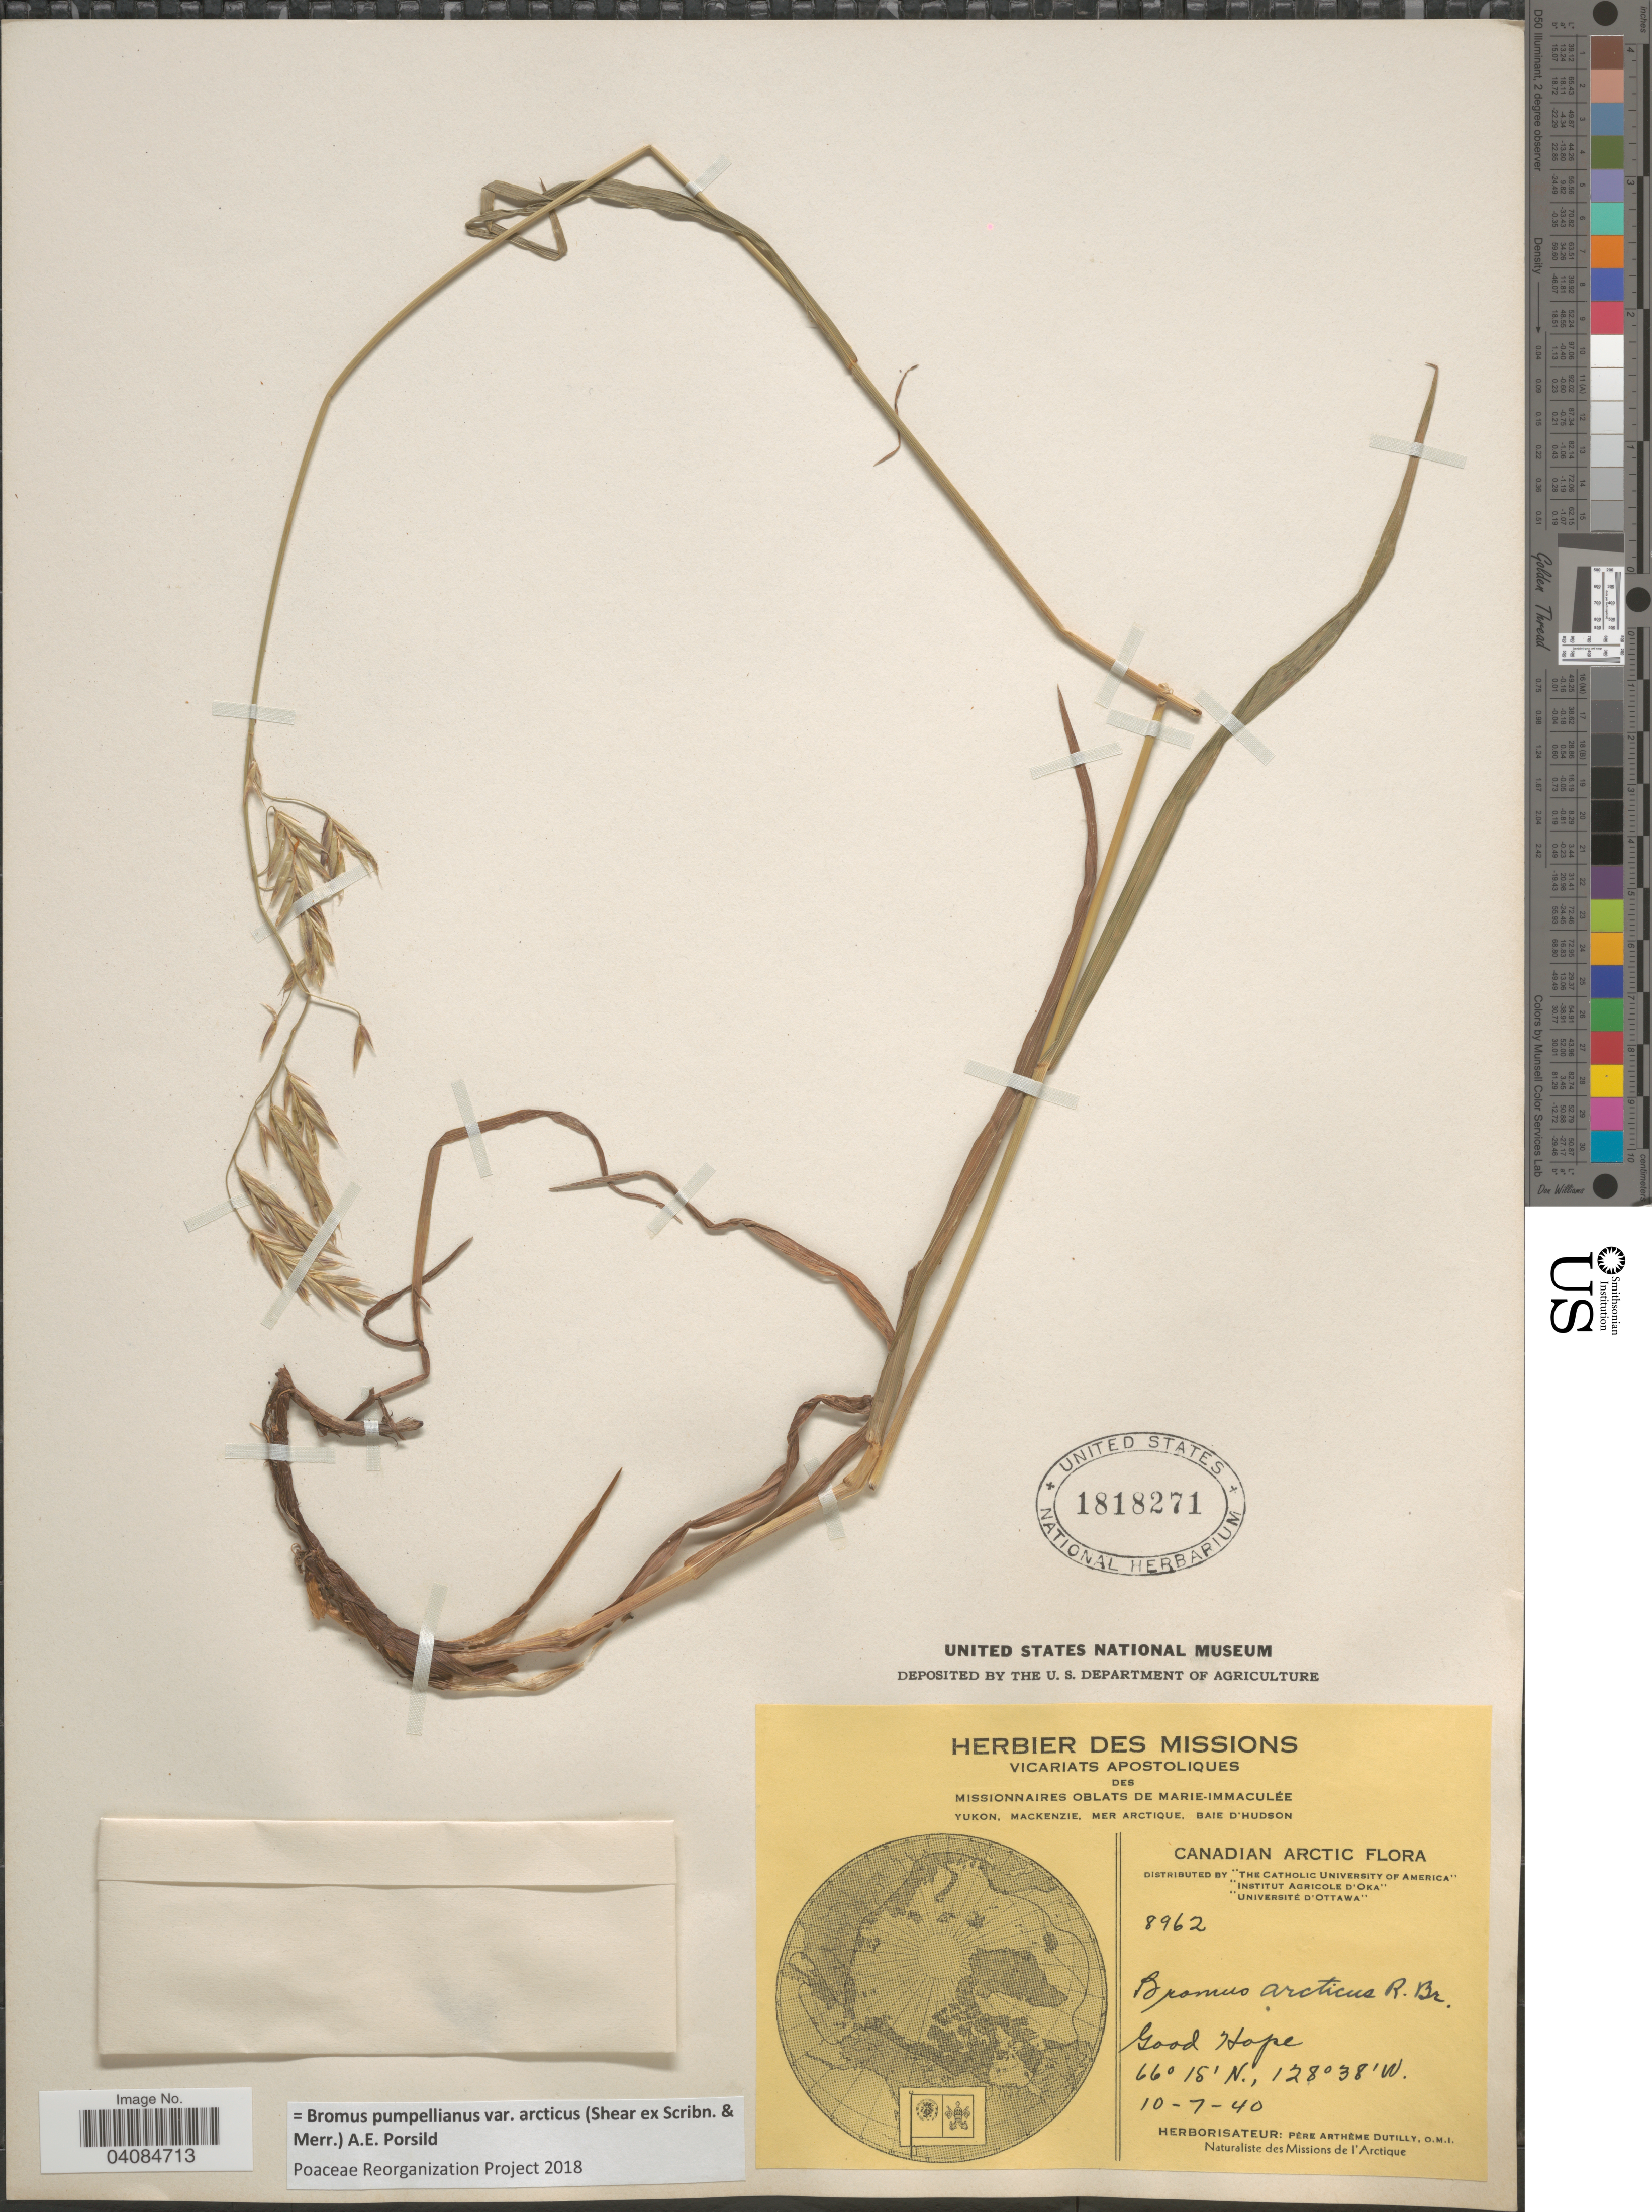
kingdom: Plantae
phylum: Tracheophyta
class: Liliopsida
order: Poales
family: Poaceae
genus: Bromus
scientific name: Bromus pumpellianus var. arcticus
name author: (Shear ex Scribn. & Merr.) A.E. Porsild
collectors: P. Dutilly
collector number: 8962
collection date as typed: Transcribed d/m/y: 10/7/40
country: Canada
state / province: Northwest Territories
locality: Canadian Arctic. Good Hope. Missions de l'Arctique.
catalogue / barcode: US 1818271